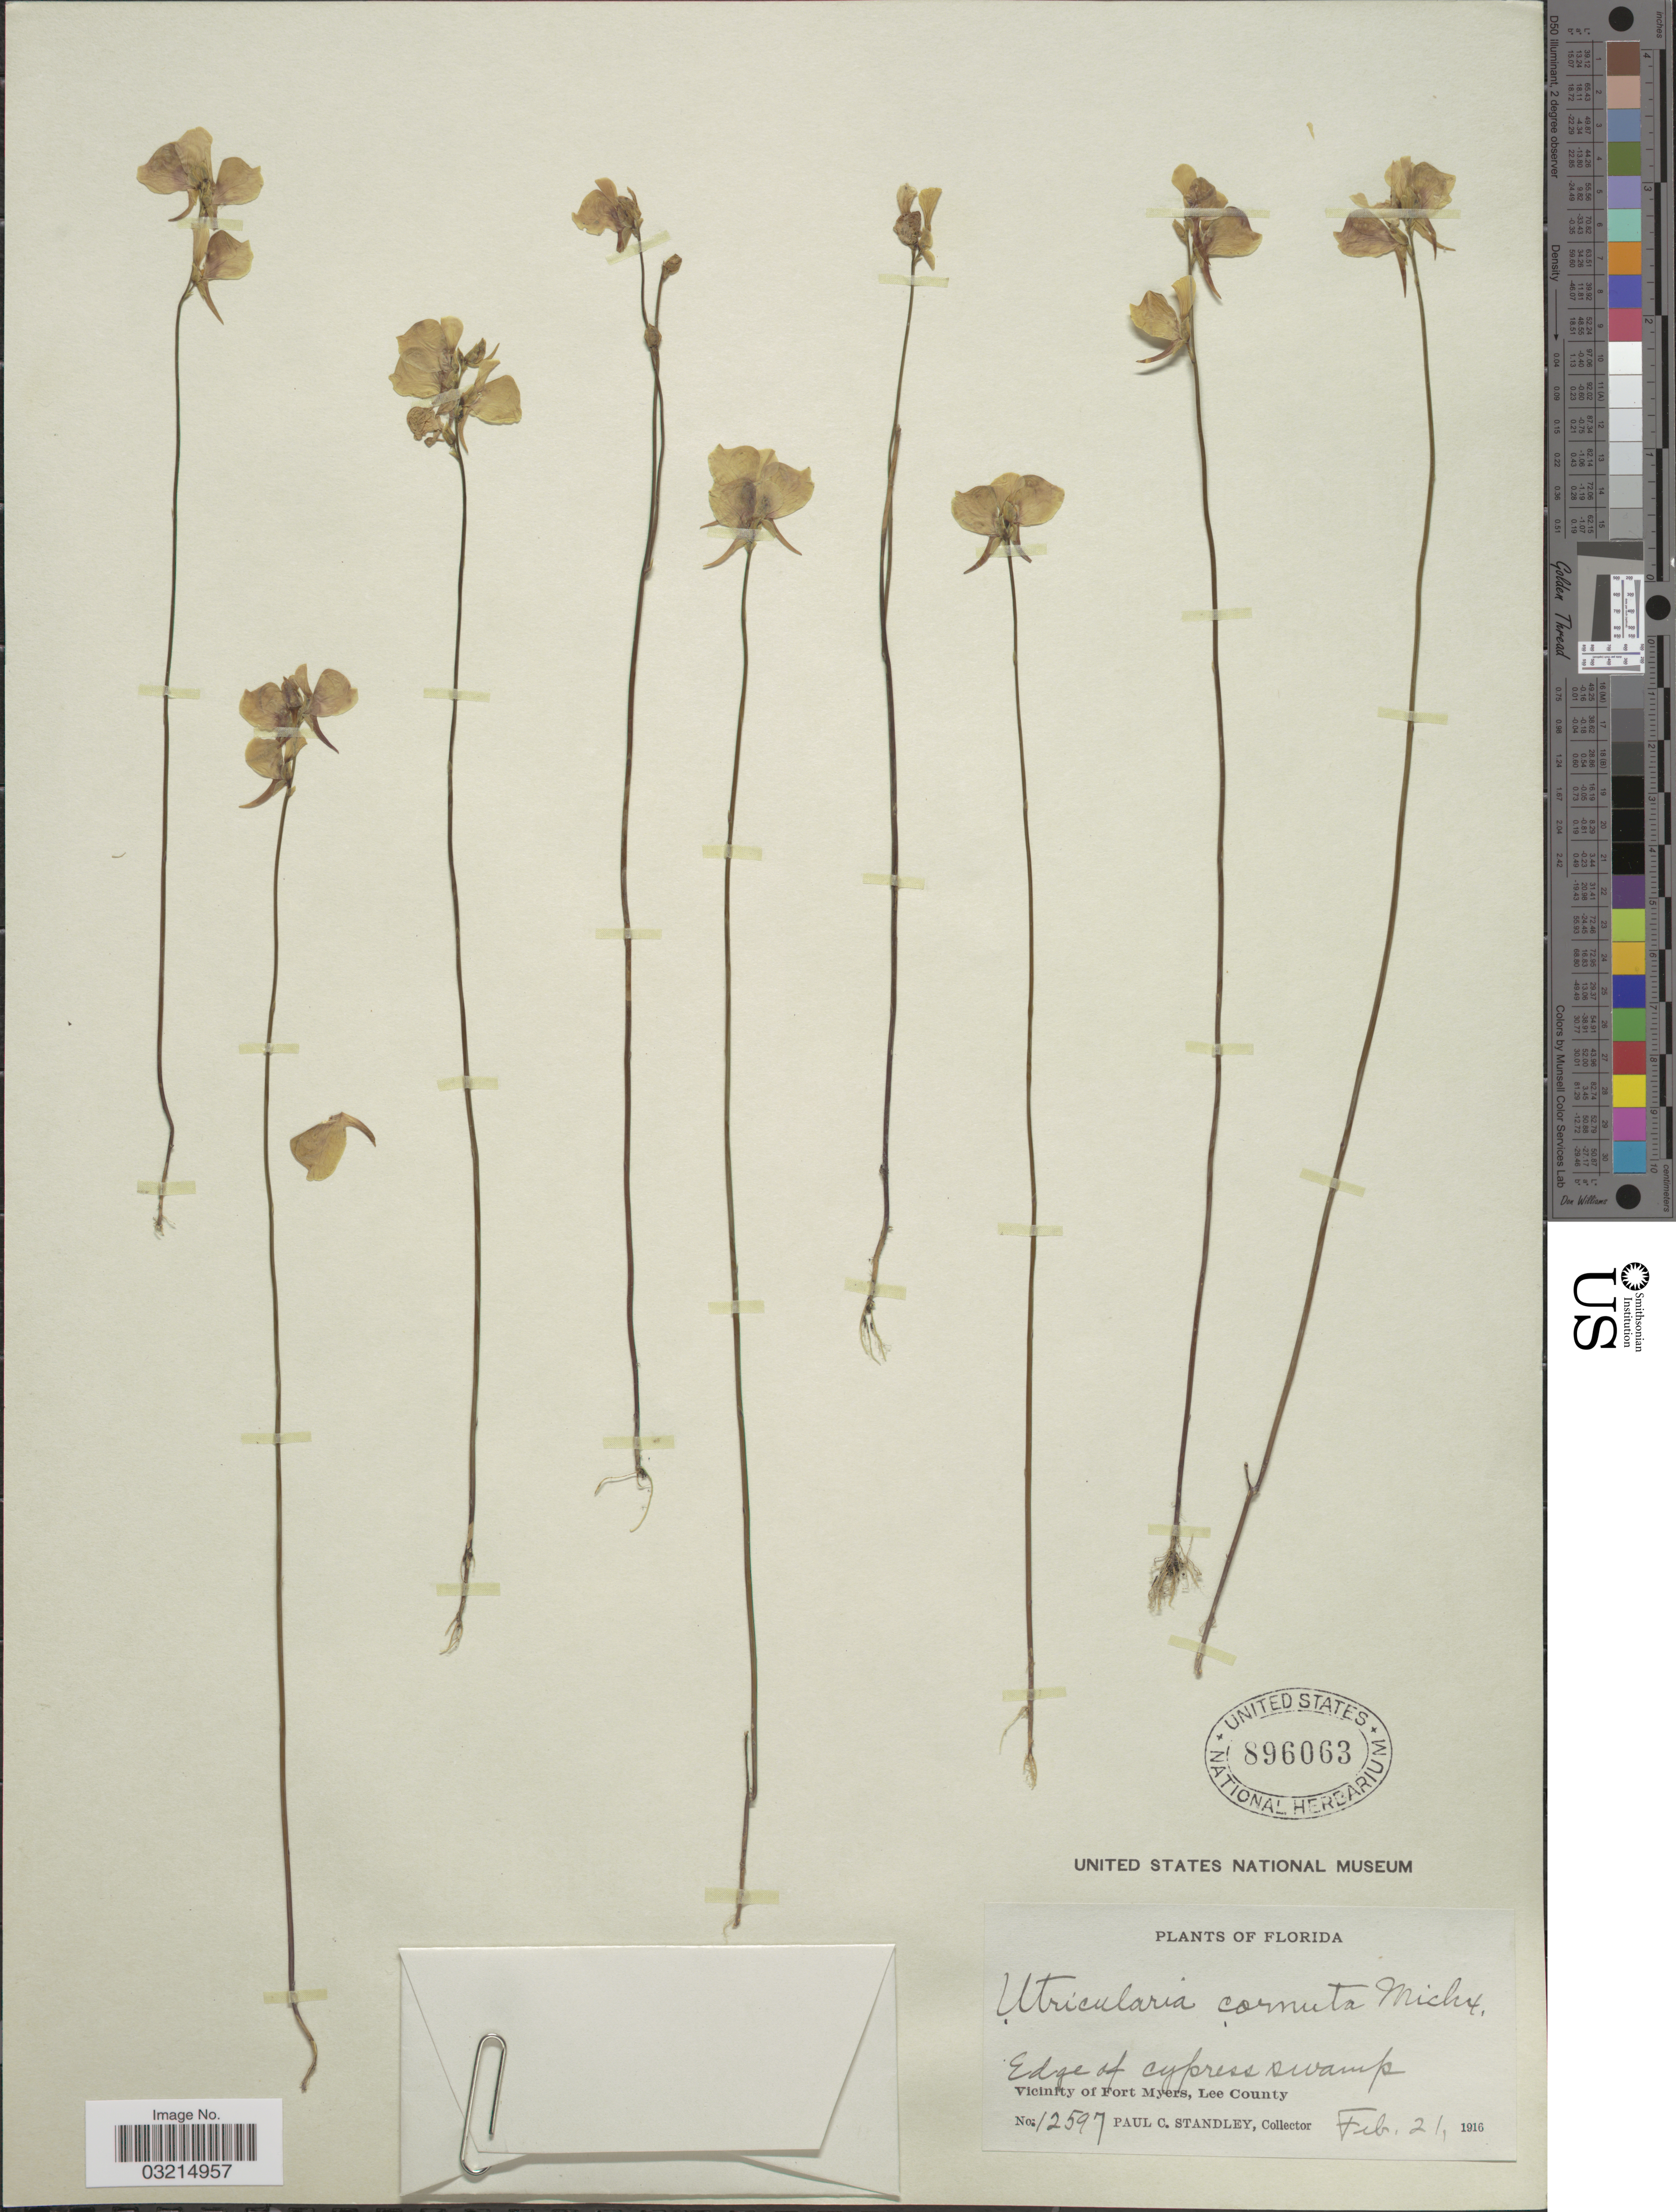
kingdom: Plantae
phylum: Tracheophyta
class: Magnoliopsida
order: Lamiales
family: Lentibulariaceae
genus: Utricularia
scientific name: Utricularia cornuta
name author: Michx.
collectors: P. C. Standley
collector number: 12597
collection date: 1916-02-21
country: United States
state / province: Florida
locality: Edge of cypress swamp. Vicinity of Fort Myers, Lee County.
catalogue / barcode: US 896063